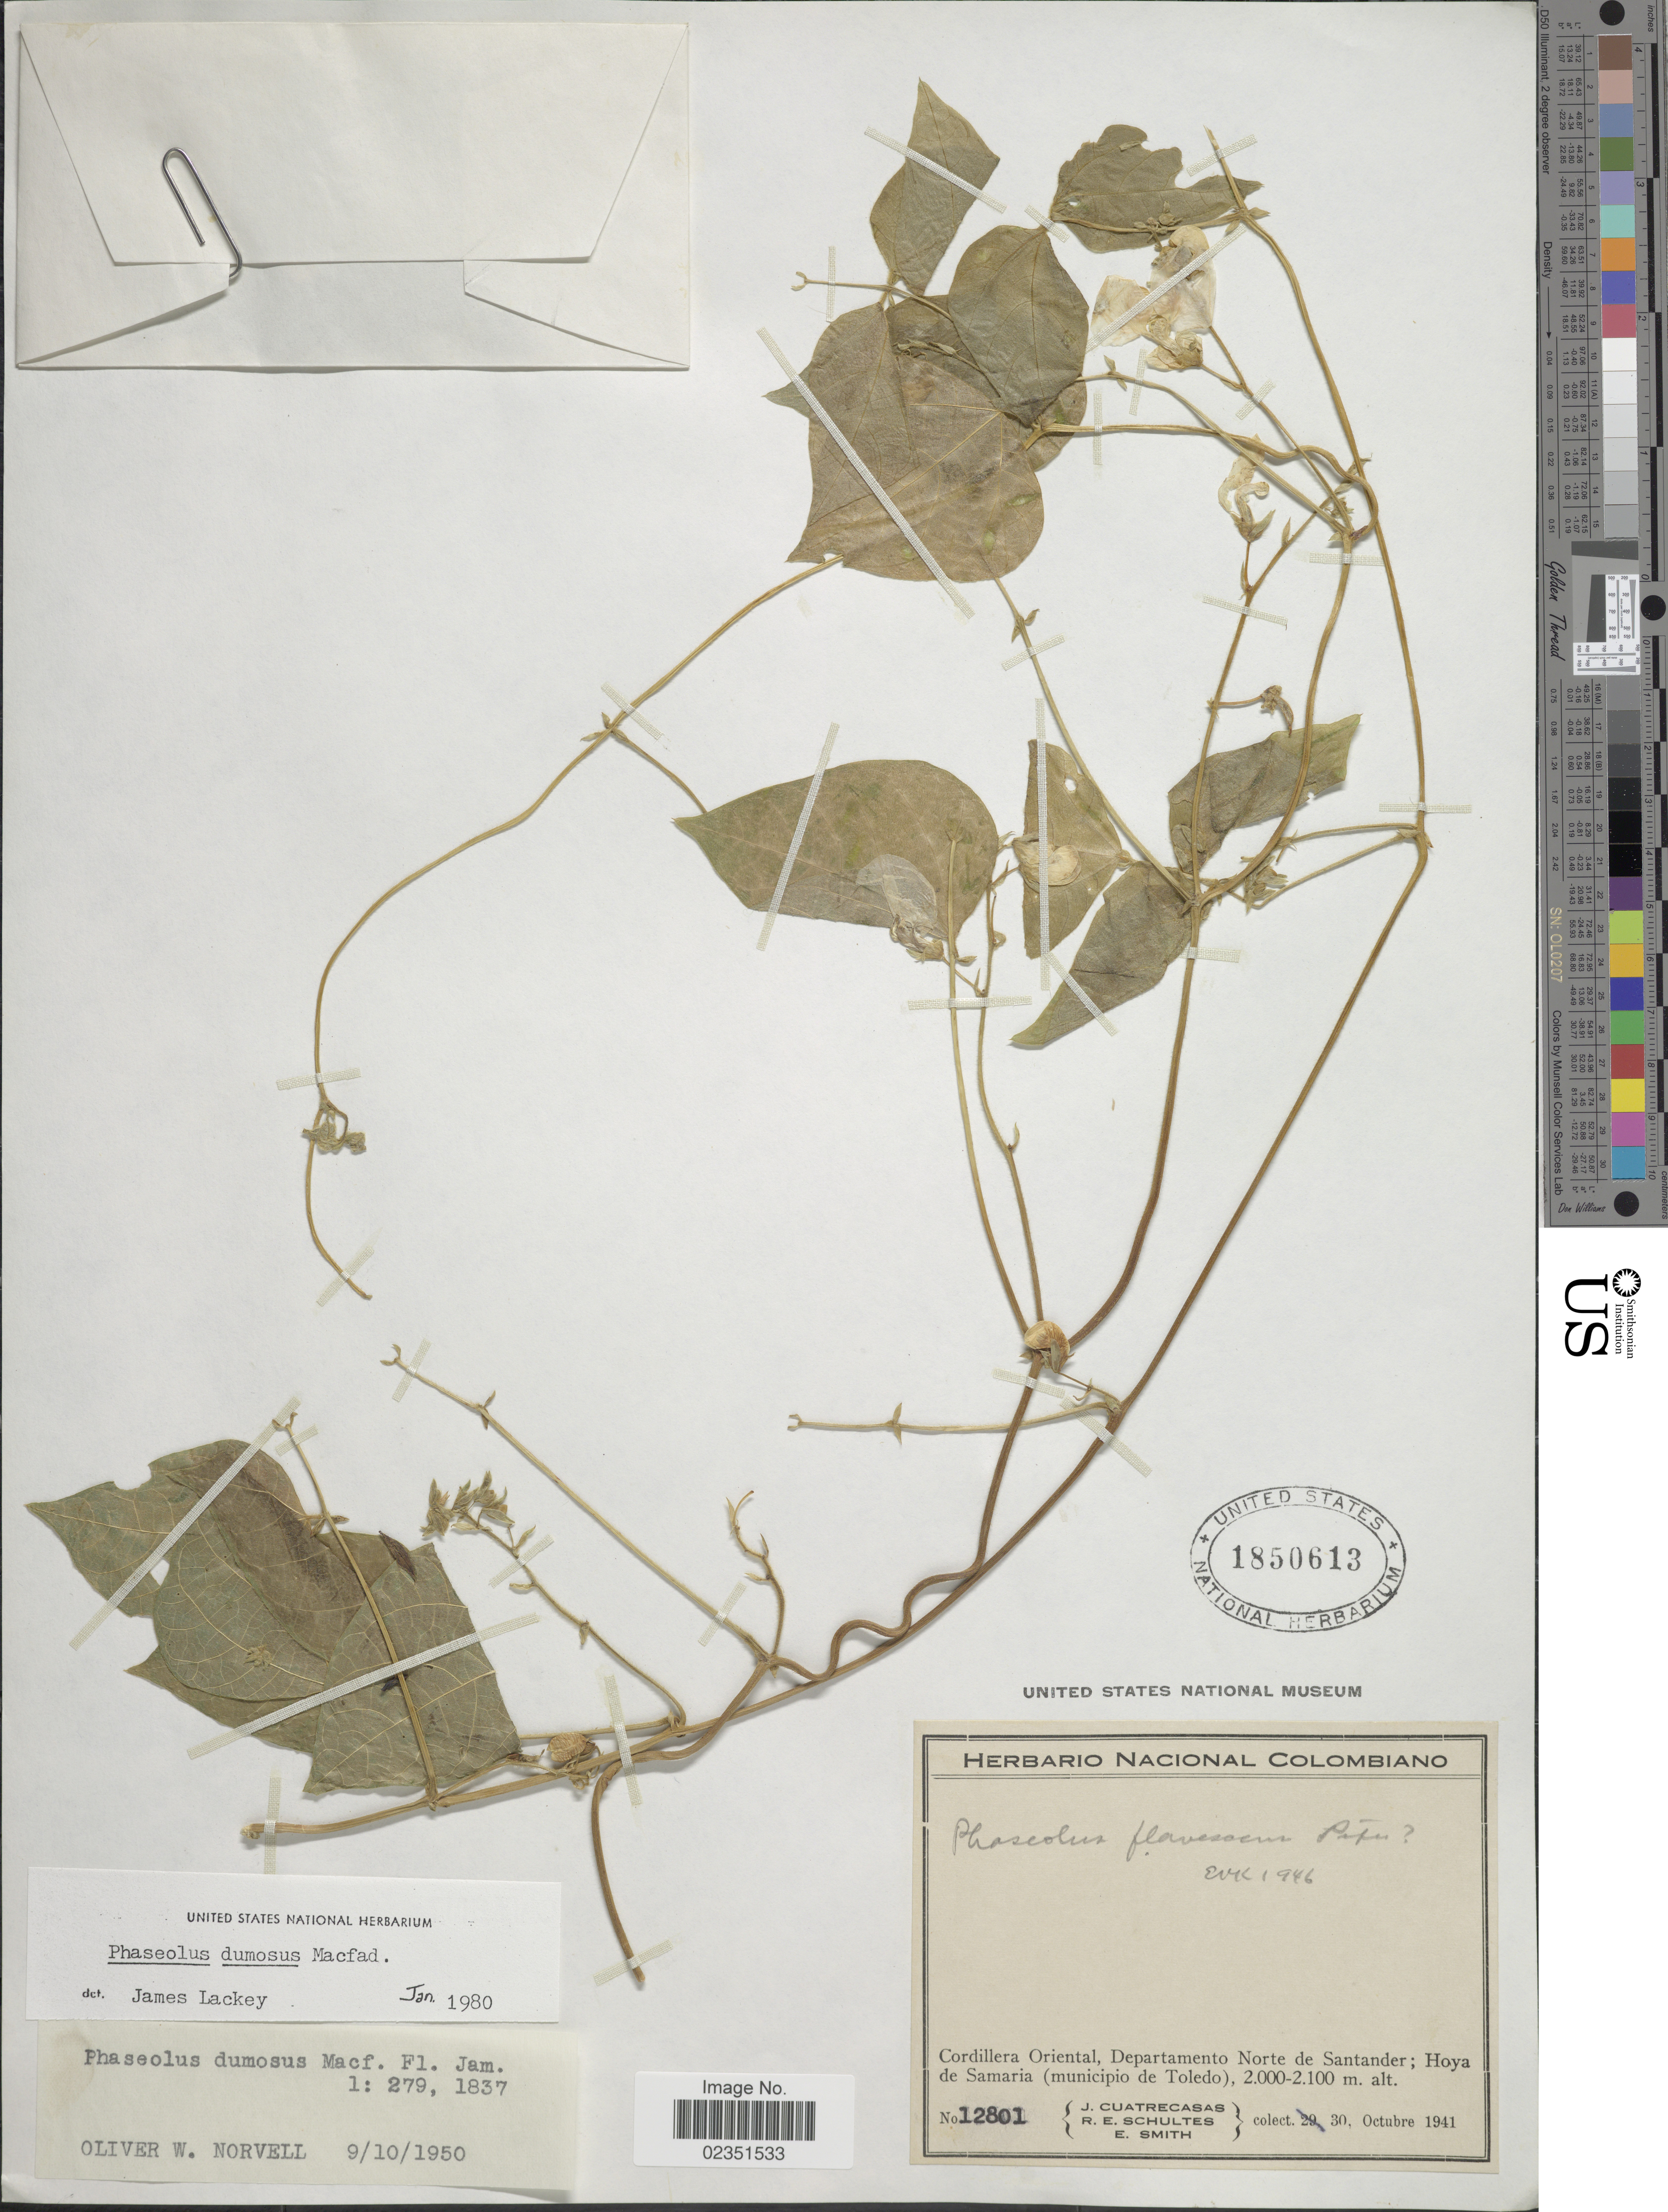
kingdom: Plantae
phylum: Tracheophyta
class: Magnoliopsida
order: Fabales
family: Fabaceae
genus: Phaseolus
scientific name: Phaseolus dumosus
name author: Macfad.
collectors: J. Cuatrecasas, R. E. Schultes & E. Smith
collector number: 12801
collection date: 1941-10-30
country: Colombia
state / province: Norte de Santander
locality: Cordillera Oriental; Hoya de Samaria (municipio de Toledo)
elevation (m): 2000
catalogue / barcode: US 1850613